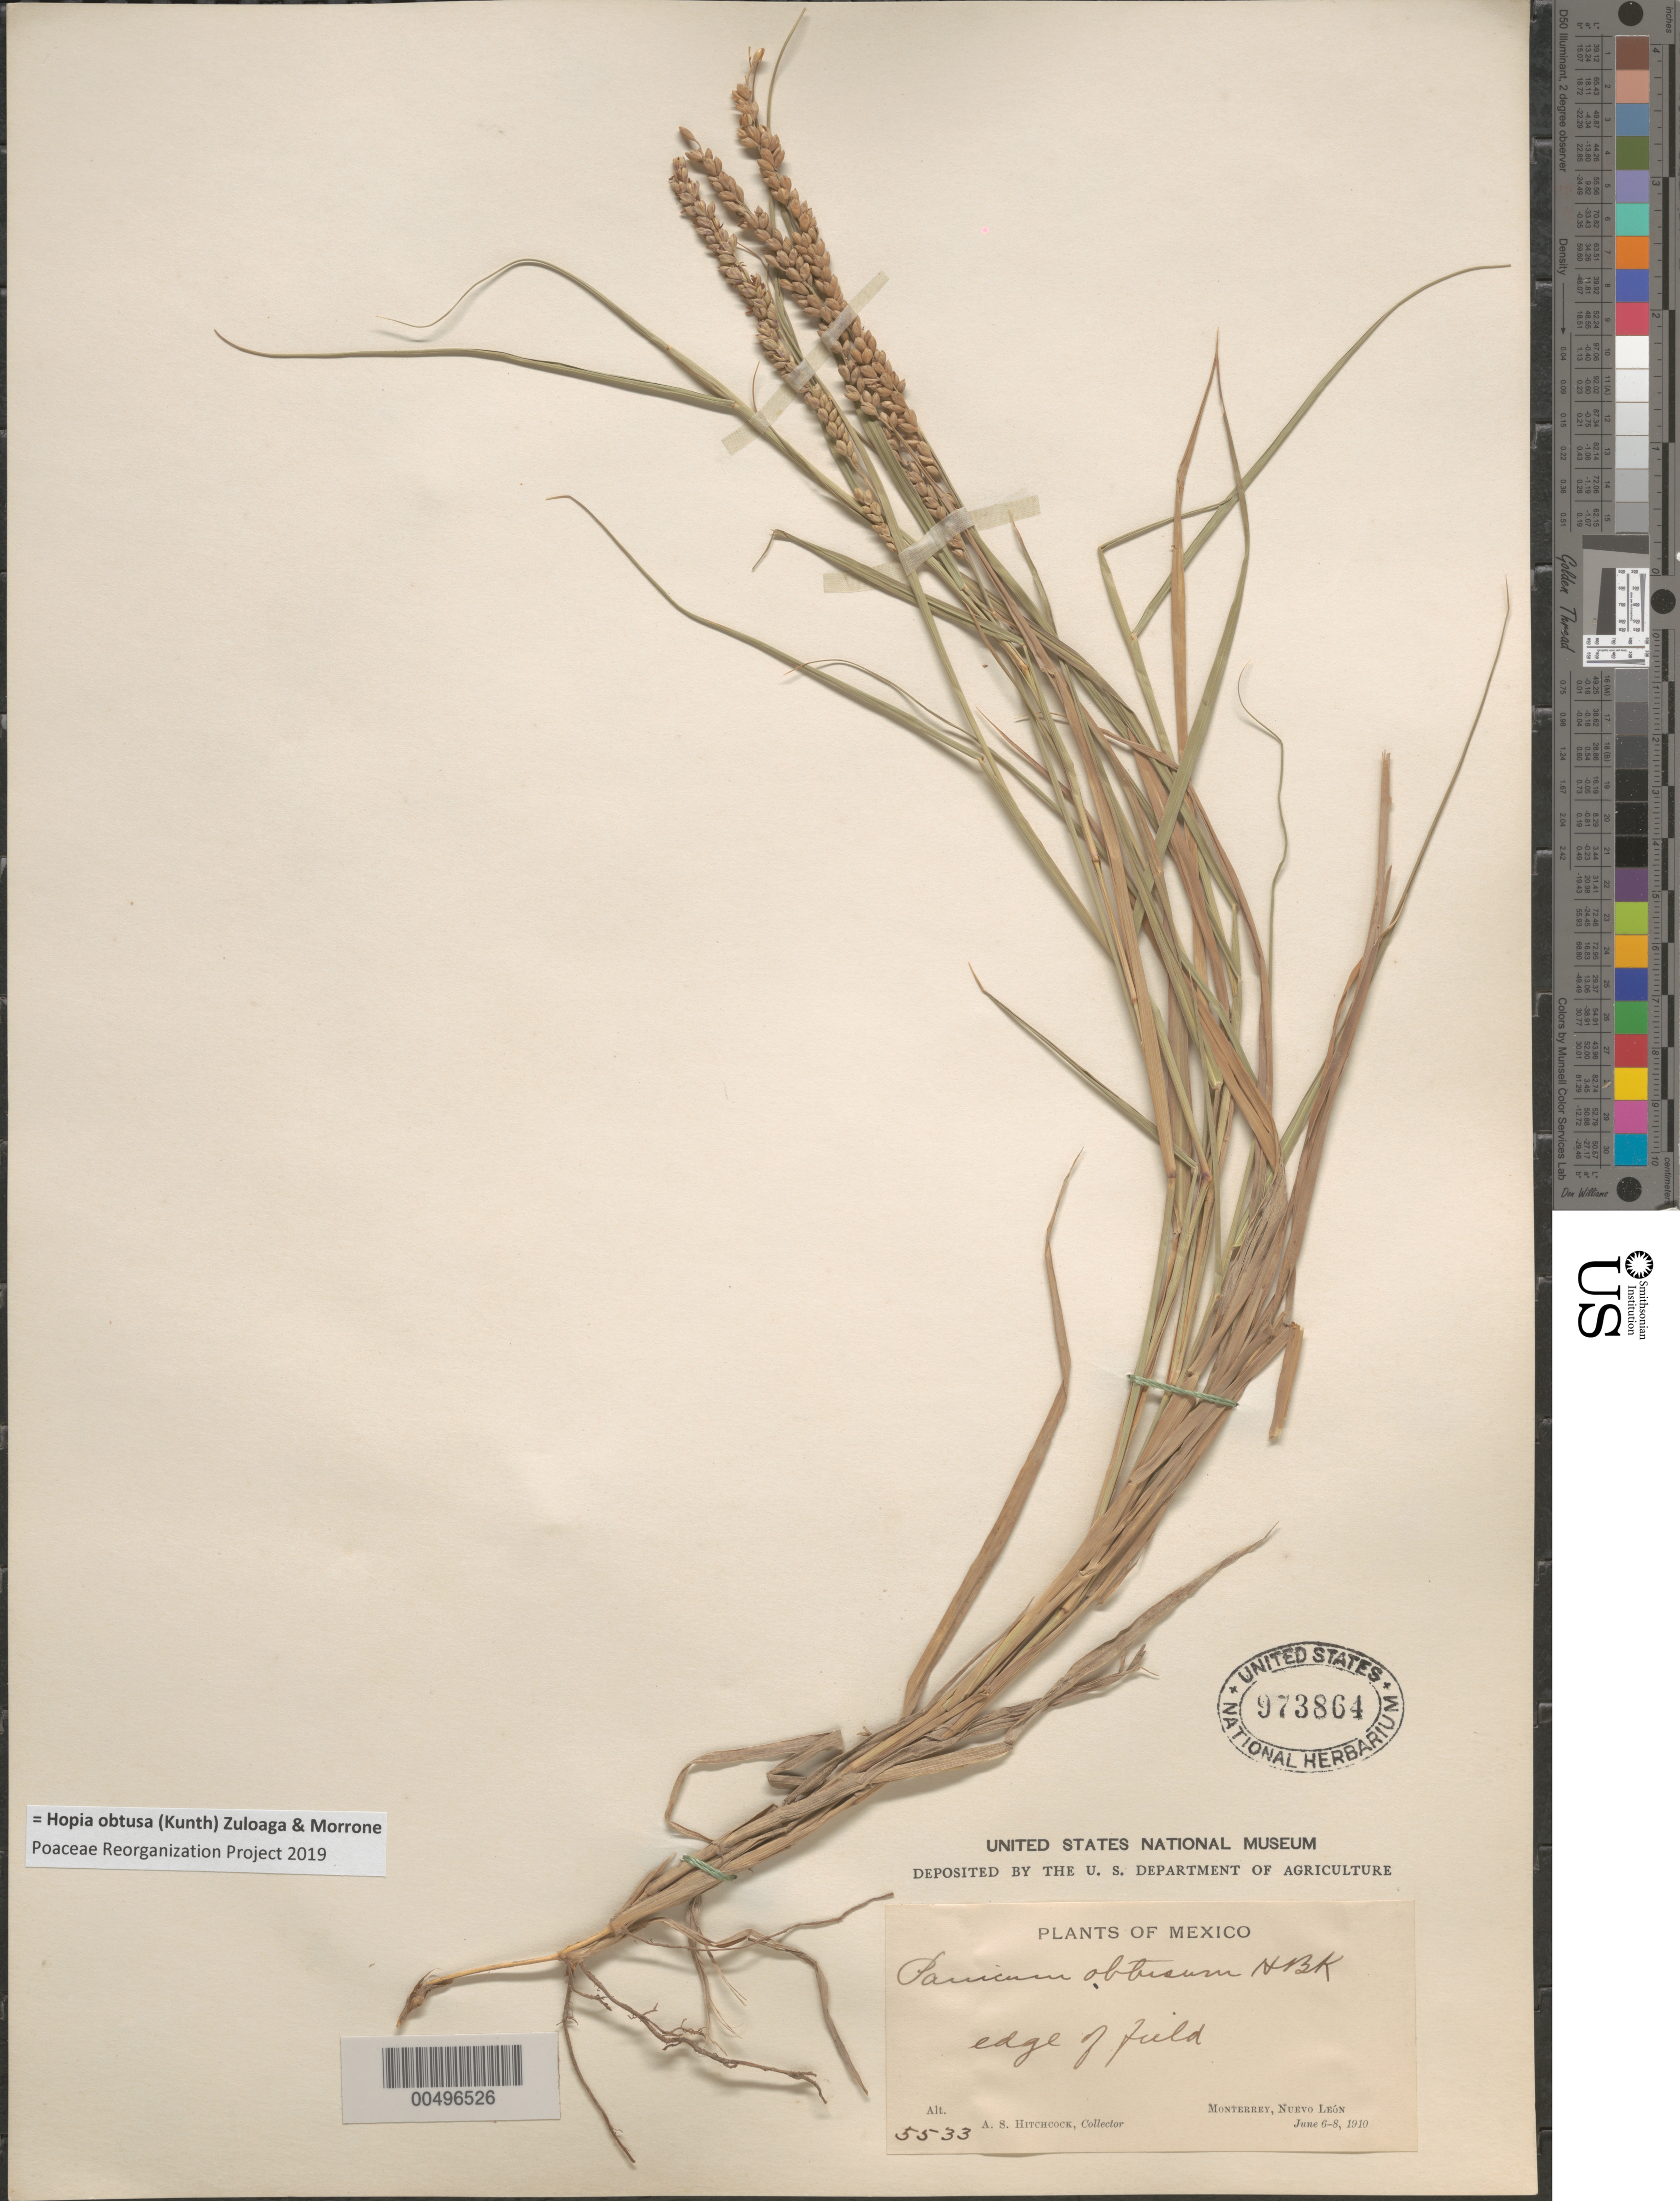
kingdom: Plantae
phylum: Tracheophyta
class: Liliopsida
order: Poales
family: Poaceae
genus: Panicum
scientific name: Panicum obtusum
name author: Kunth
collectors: A. S. Hitchcock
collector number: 5533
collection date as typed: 6 Jun 1910 to 8 Jun 1910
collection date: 1910-06-06/1910-06-08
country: Mexico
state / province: Nuevo León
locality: Monterrey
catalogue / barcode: US 973864